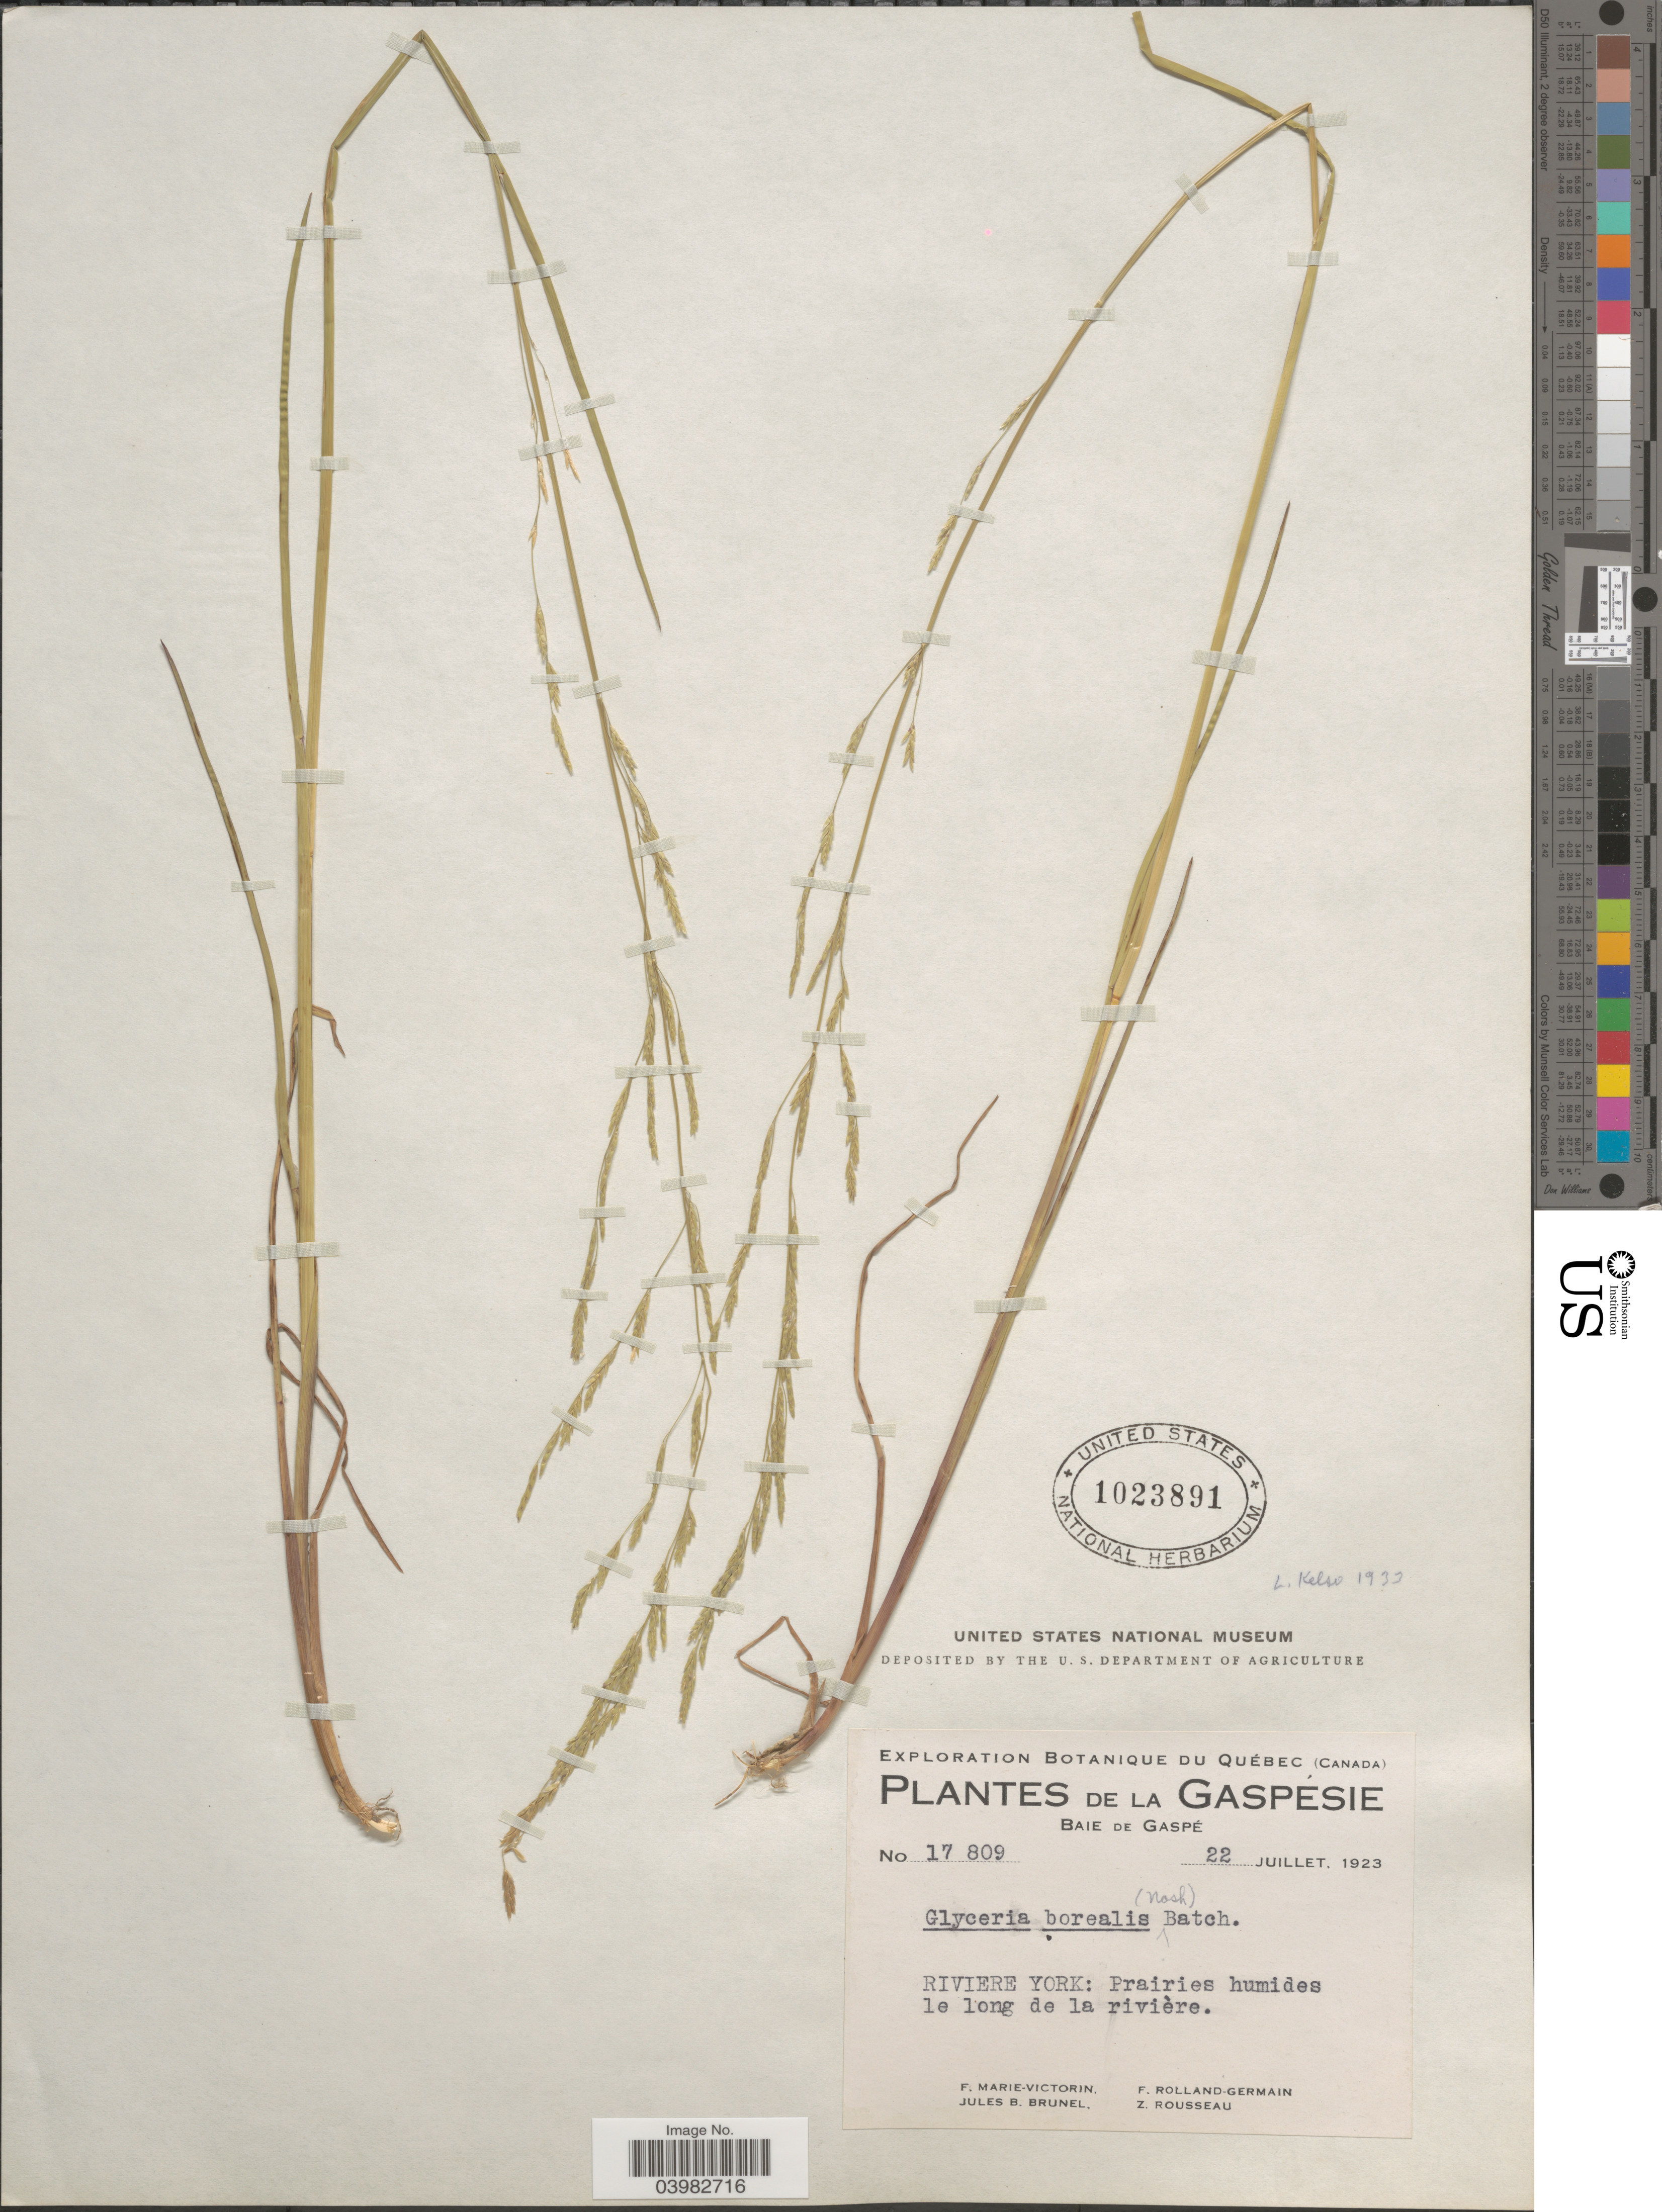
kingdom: Plantae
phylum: Tracheophyta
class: Liliopsida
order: Poales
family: Poaceae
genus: Glyceria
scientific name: Glyceria borealis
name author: (Nash) Batchelder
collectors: F. Marie-Victorin, Rolland-Germain, J. Brunel & Z. Rousseau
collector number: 17809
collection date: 1923-07-22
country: Canada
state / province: Quebec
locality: La Gaspésie. Baie de Gaspé. Riviere York: Prairies humides le long de la rivière.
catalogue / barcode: US 1023891